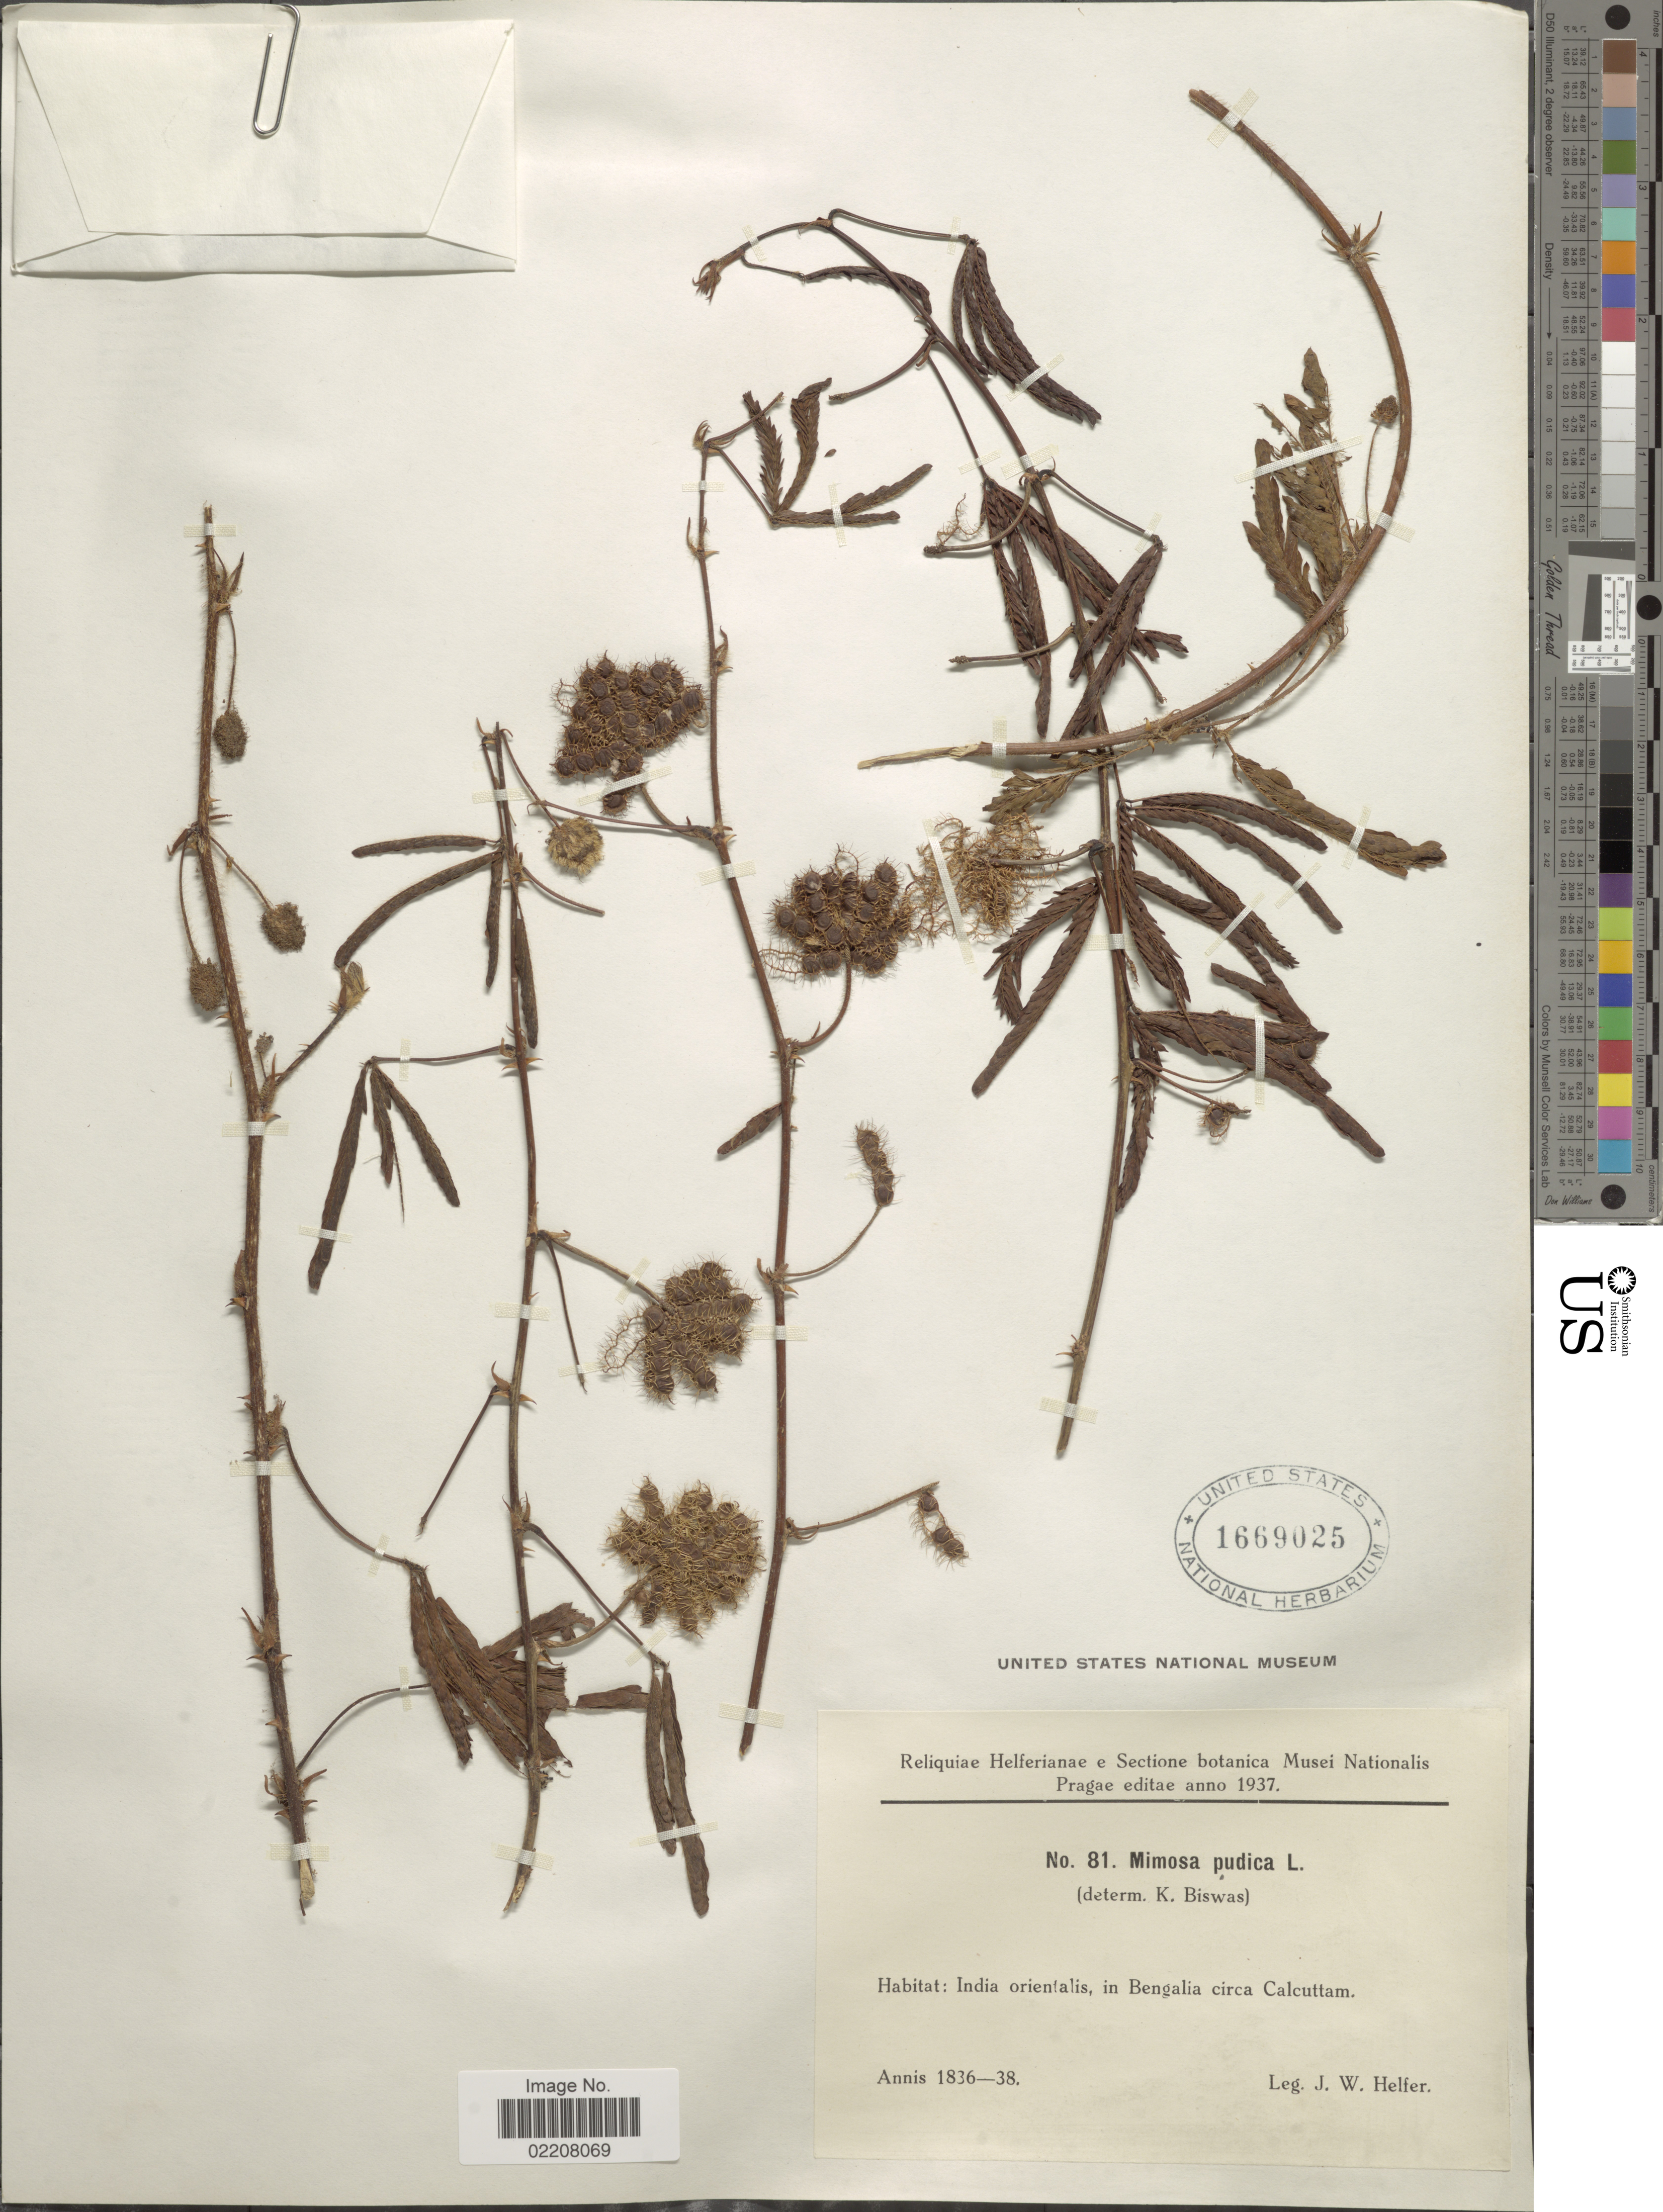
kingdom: Plantae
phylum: Tracheophyta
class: Magnoliopsida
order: Fabales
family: Fabaceae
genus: Mimosa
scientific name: Mimosa pudica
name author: L.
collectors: J. W. Helfer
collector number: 81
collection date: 1836/1838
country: India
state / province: West Bengal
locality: India orientalis, in Bengalia circa Calcuttam.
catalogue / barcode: US 1669025